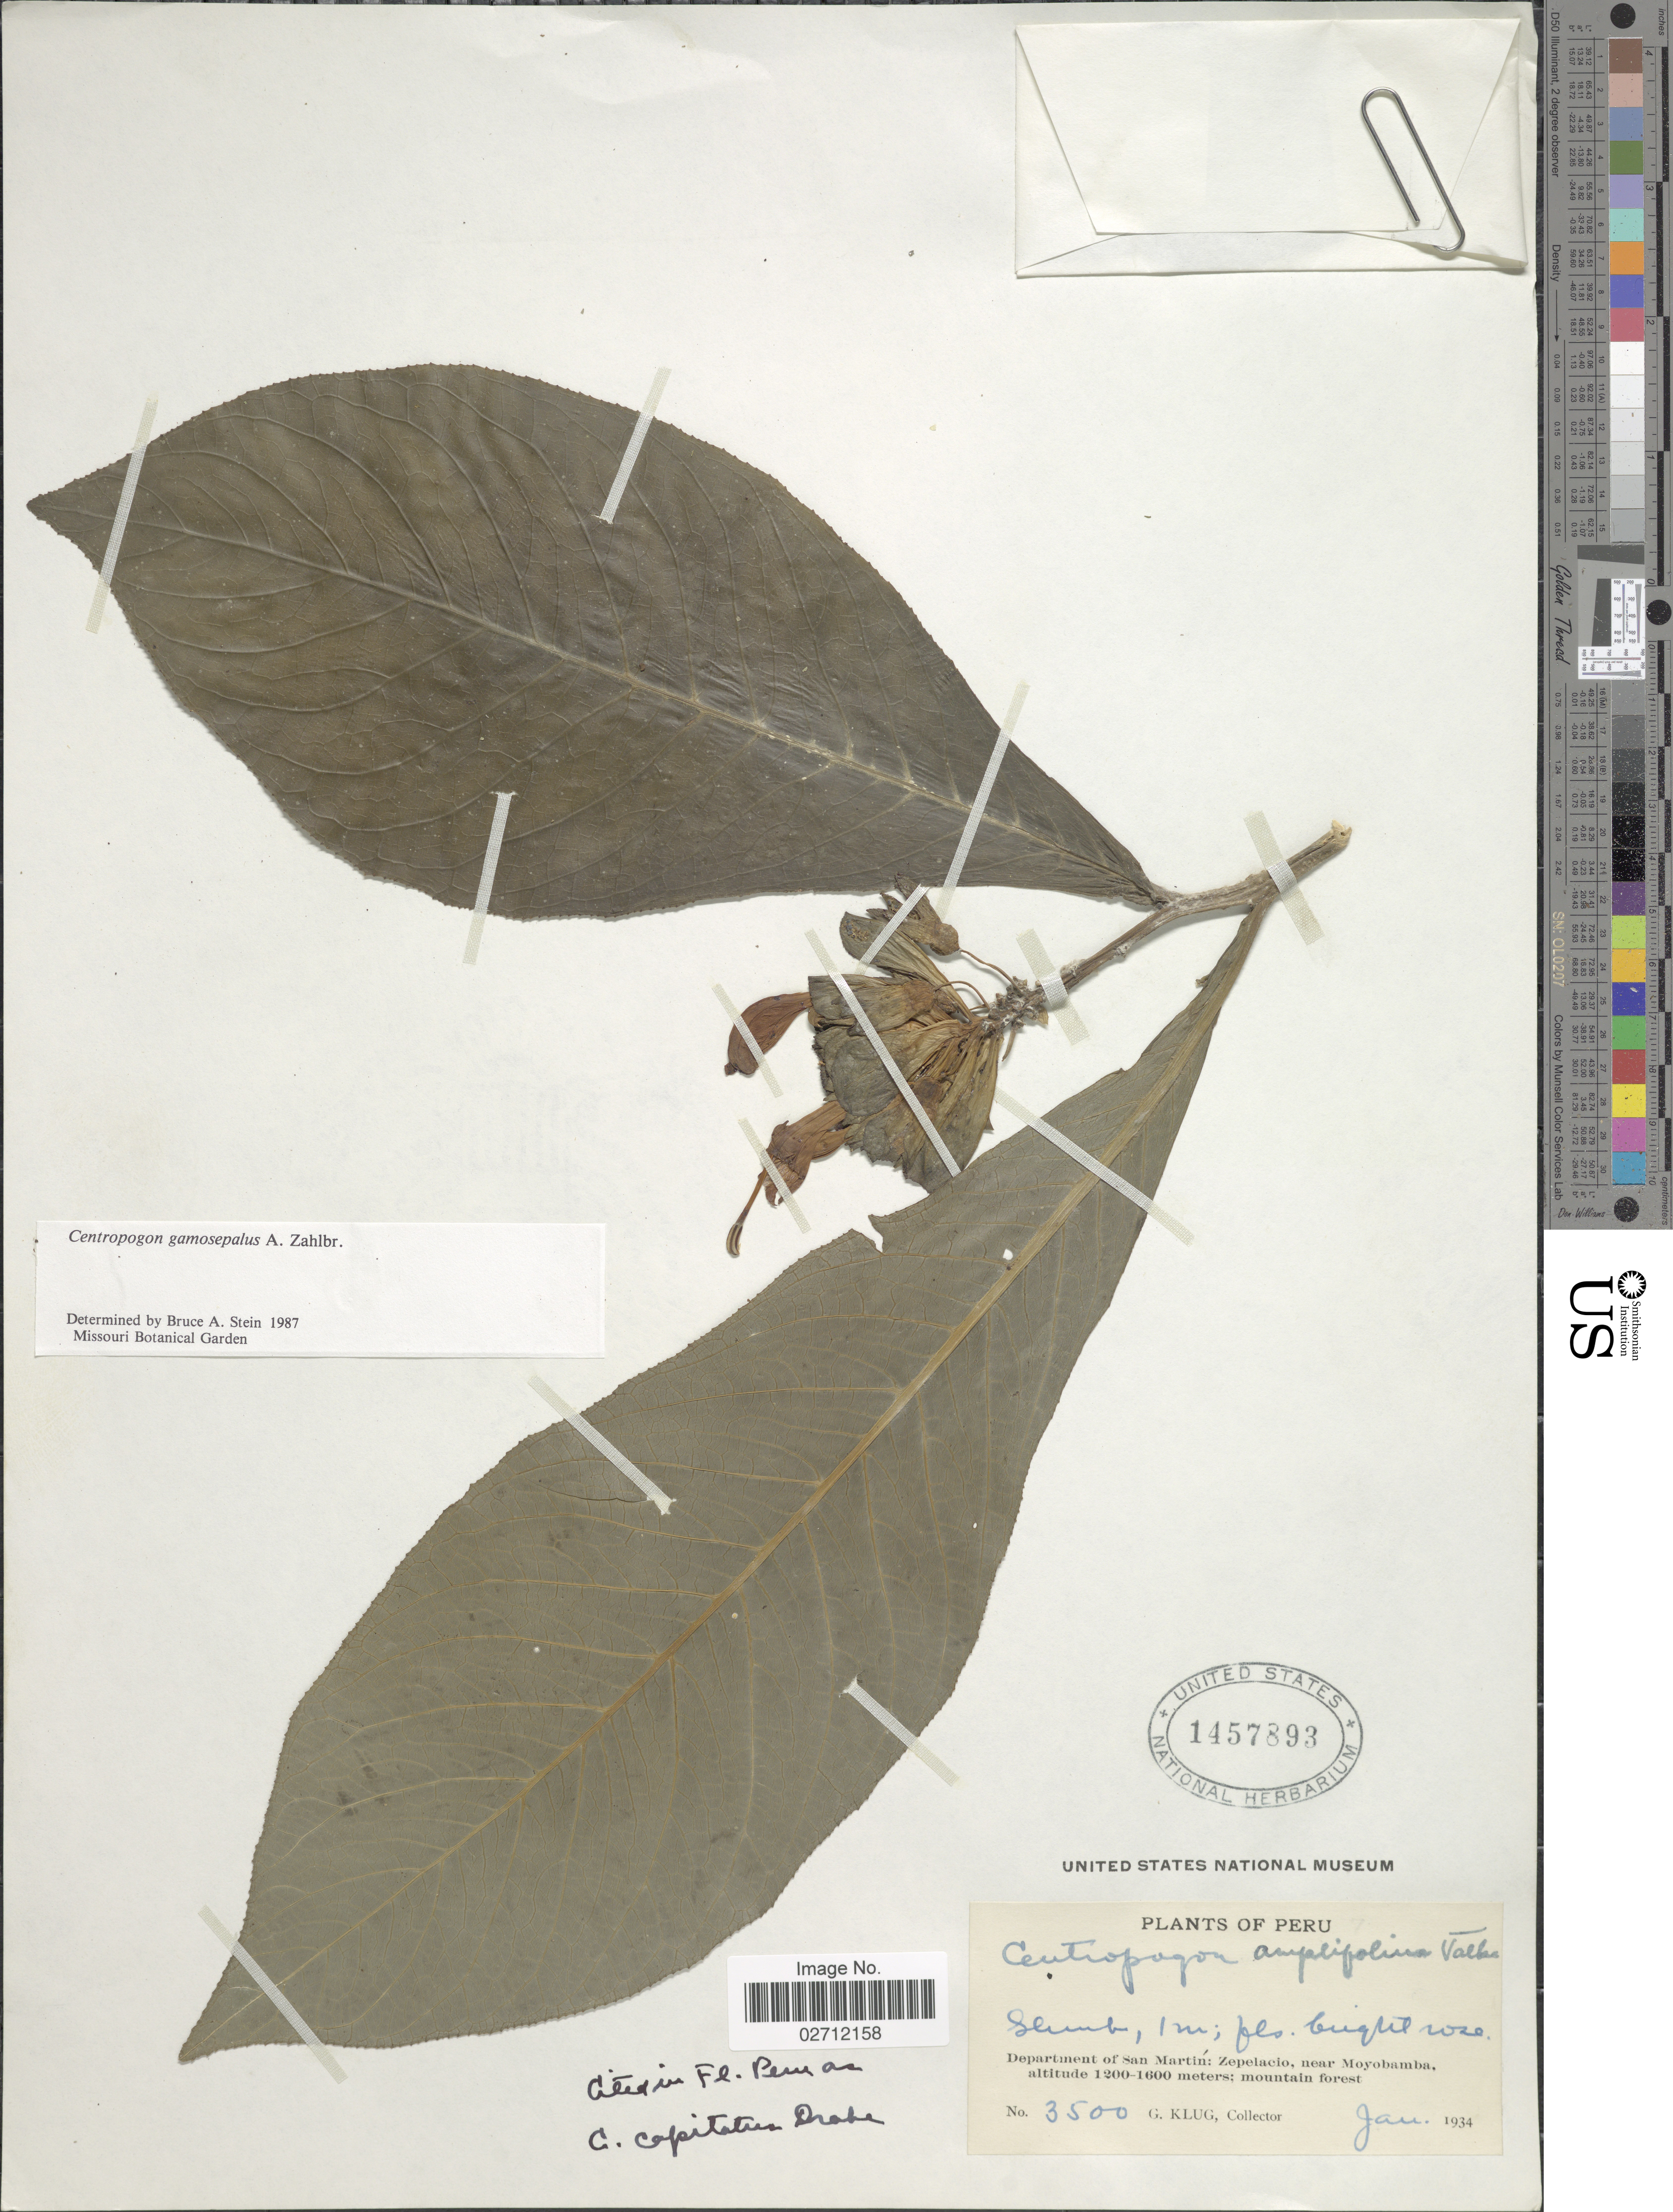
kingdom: Plantae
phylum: Tracheophyta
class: Magnoliopsida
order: Asterales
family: Campanulaceae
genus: Centropogon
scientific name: Centropogon gamosepalus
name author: Zahlbr.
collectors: G. Klug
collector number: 3500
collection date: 1934-01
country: Peru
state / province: San Martín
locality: Zepelacio, near Moyobamba, mountain forest.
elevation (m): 1200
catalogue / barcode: US 1457893